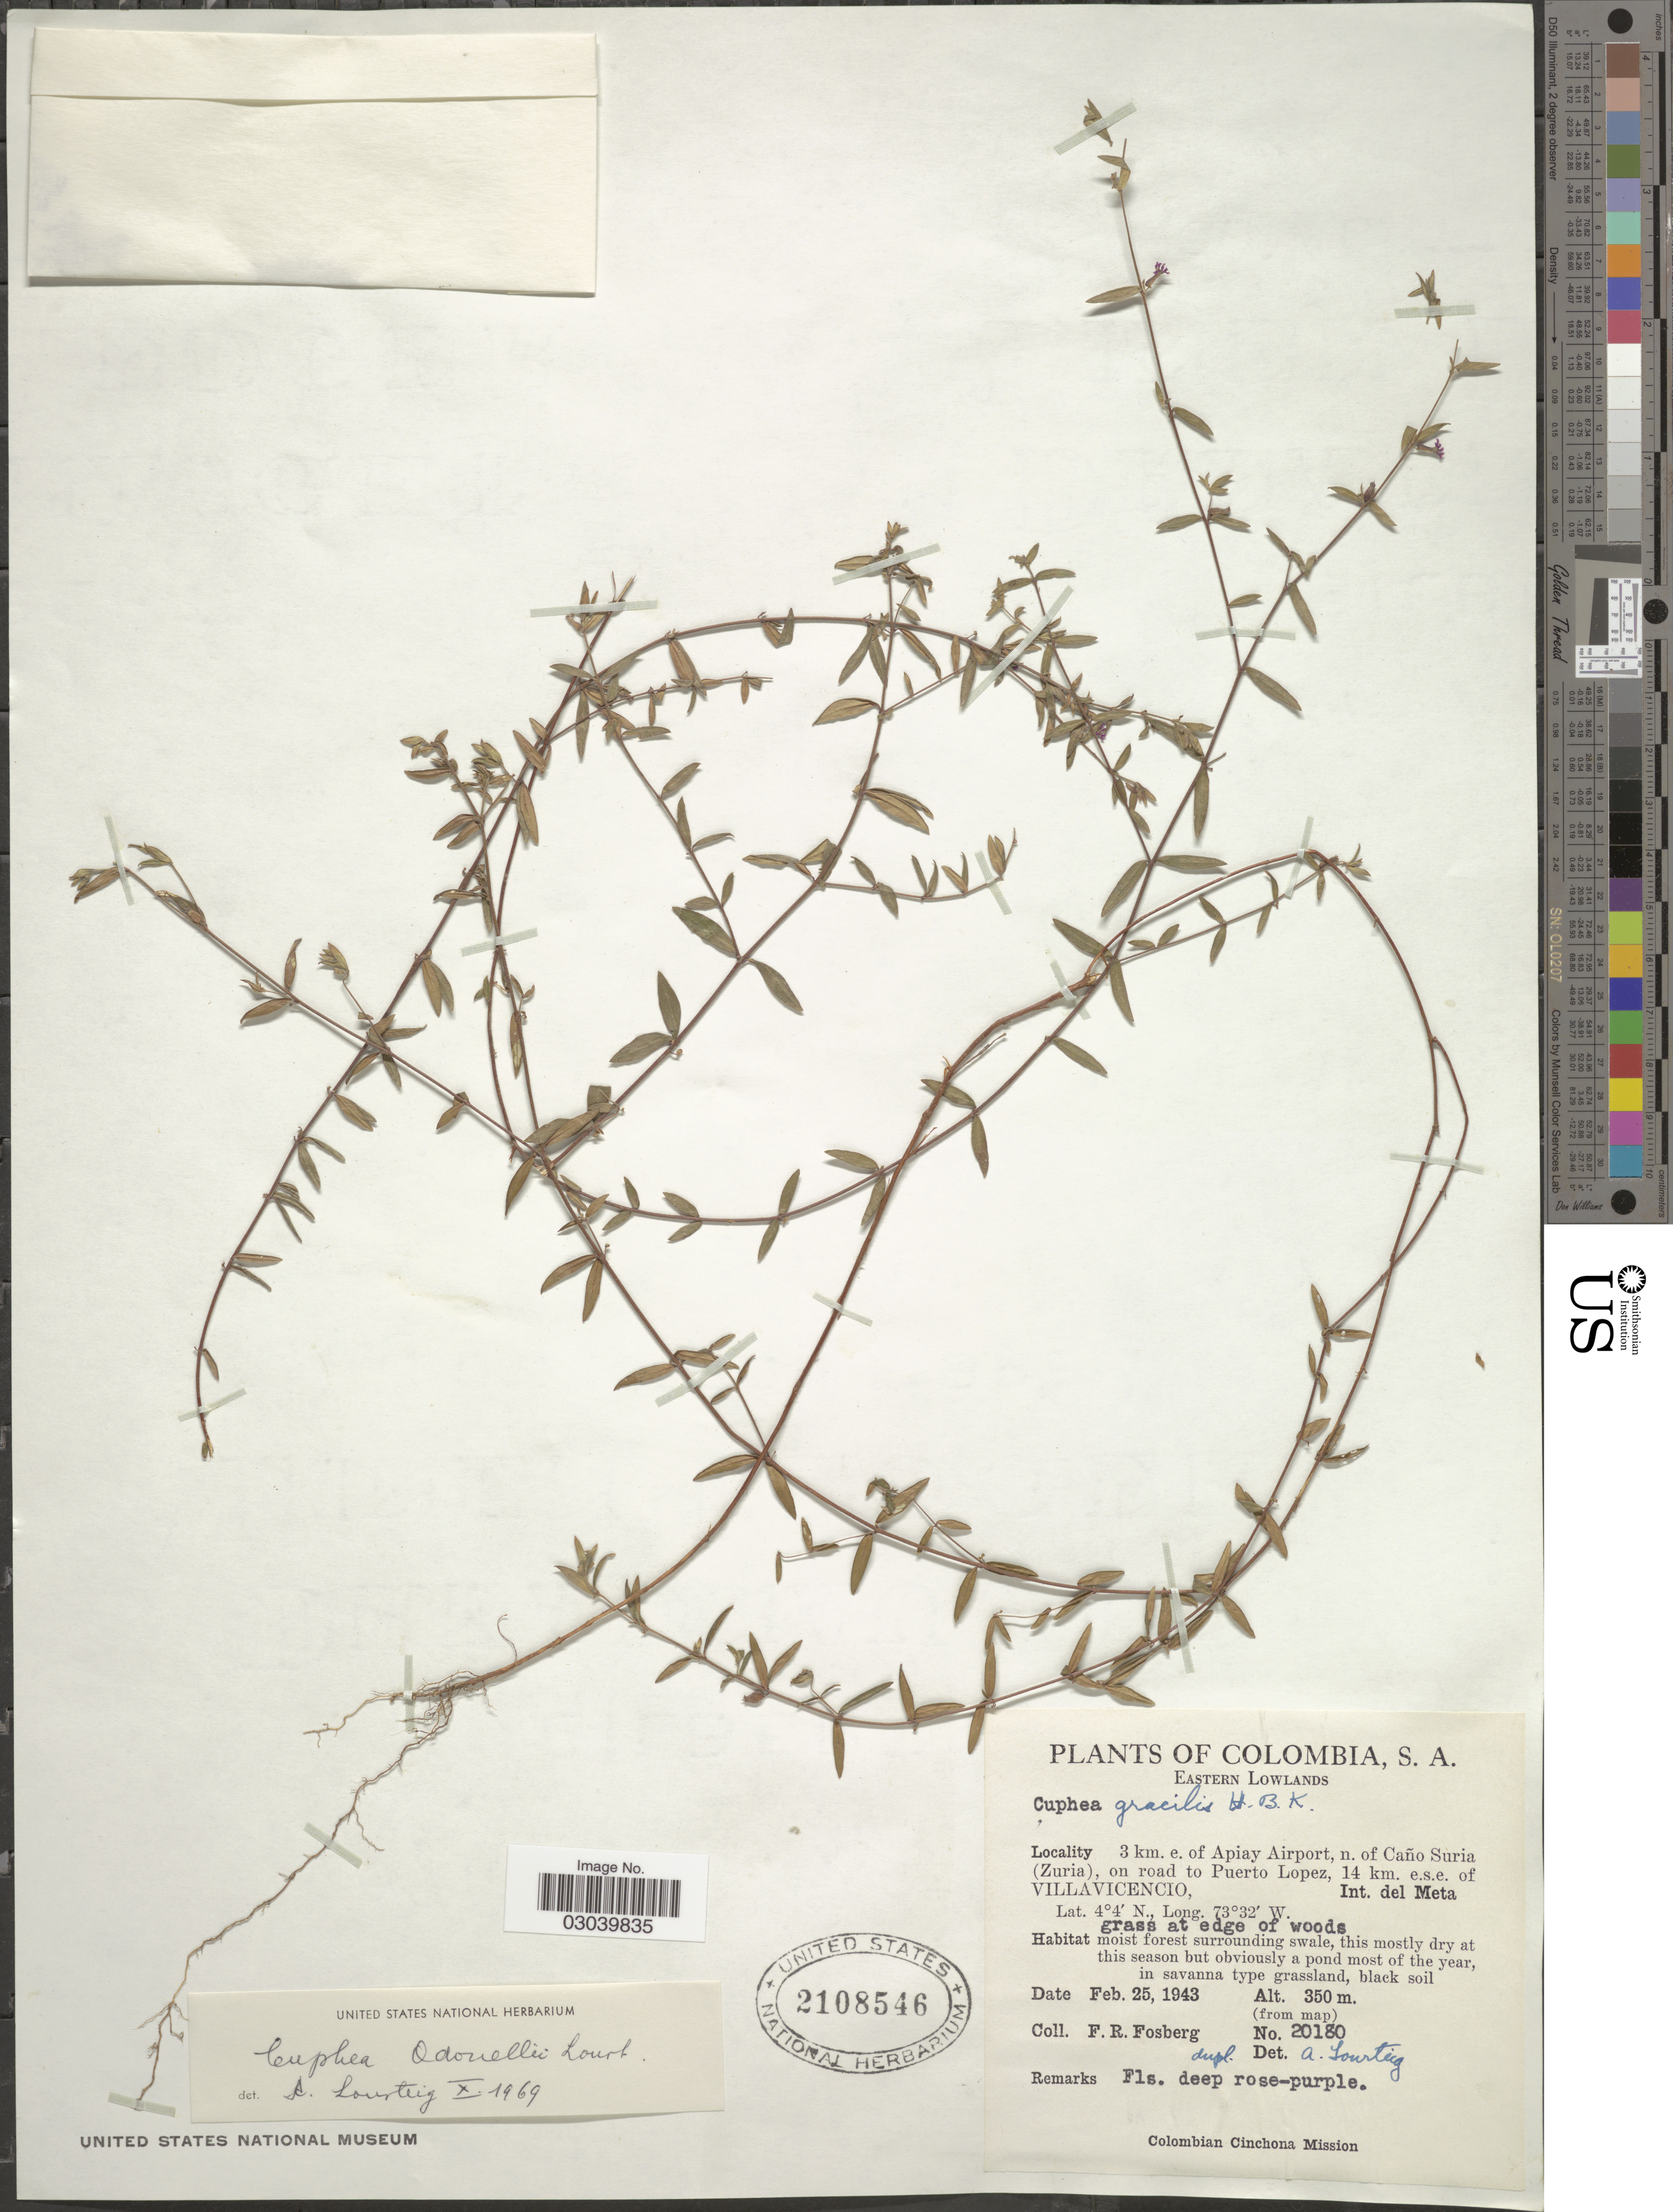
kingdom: Plantae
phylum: Tracheophyta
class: Magnoliopsida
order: Myrtales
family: Lythraceae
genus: Cuphea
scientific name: Cuphea odonellii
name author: Lourteig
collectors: F. R. Fosberg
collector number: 20180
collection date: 1943-02-25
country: Colombia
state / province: Meta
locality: Eastern Lowlands. 3 km. e. of Apiay Airport, n. of Caño Suria (Zuria), on road to Puerto Lopez, 14 km. e.s.e. of Villavicencio. Int. del Meta.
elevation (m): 350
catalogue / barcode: US 2108546